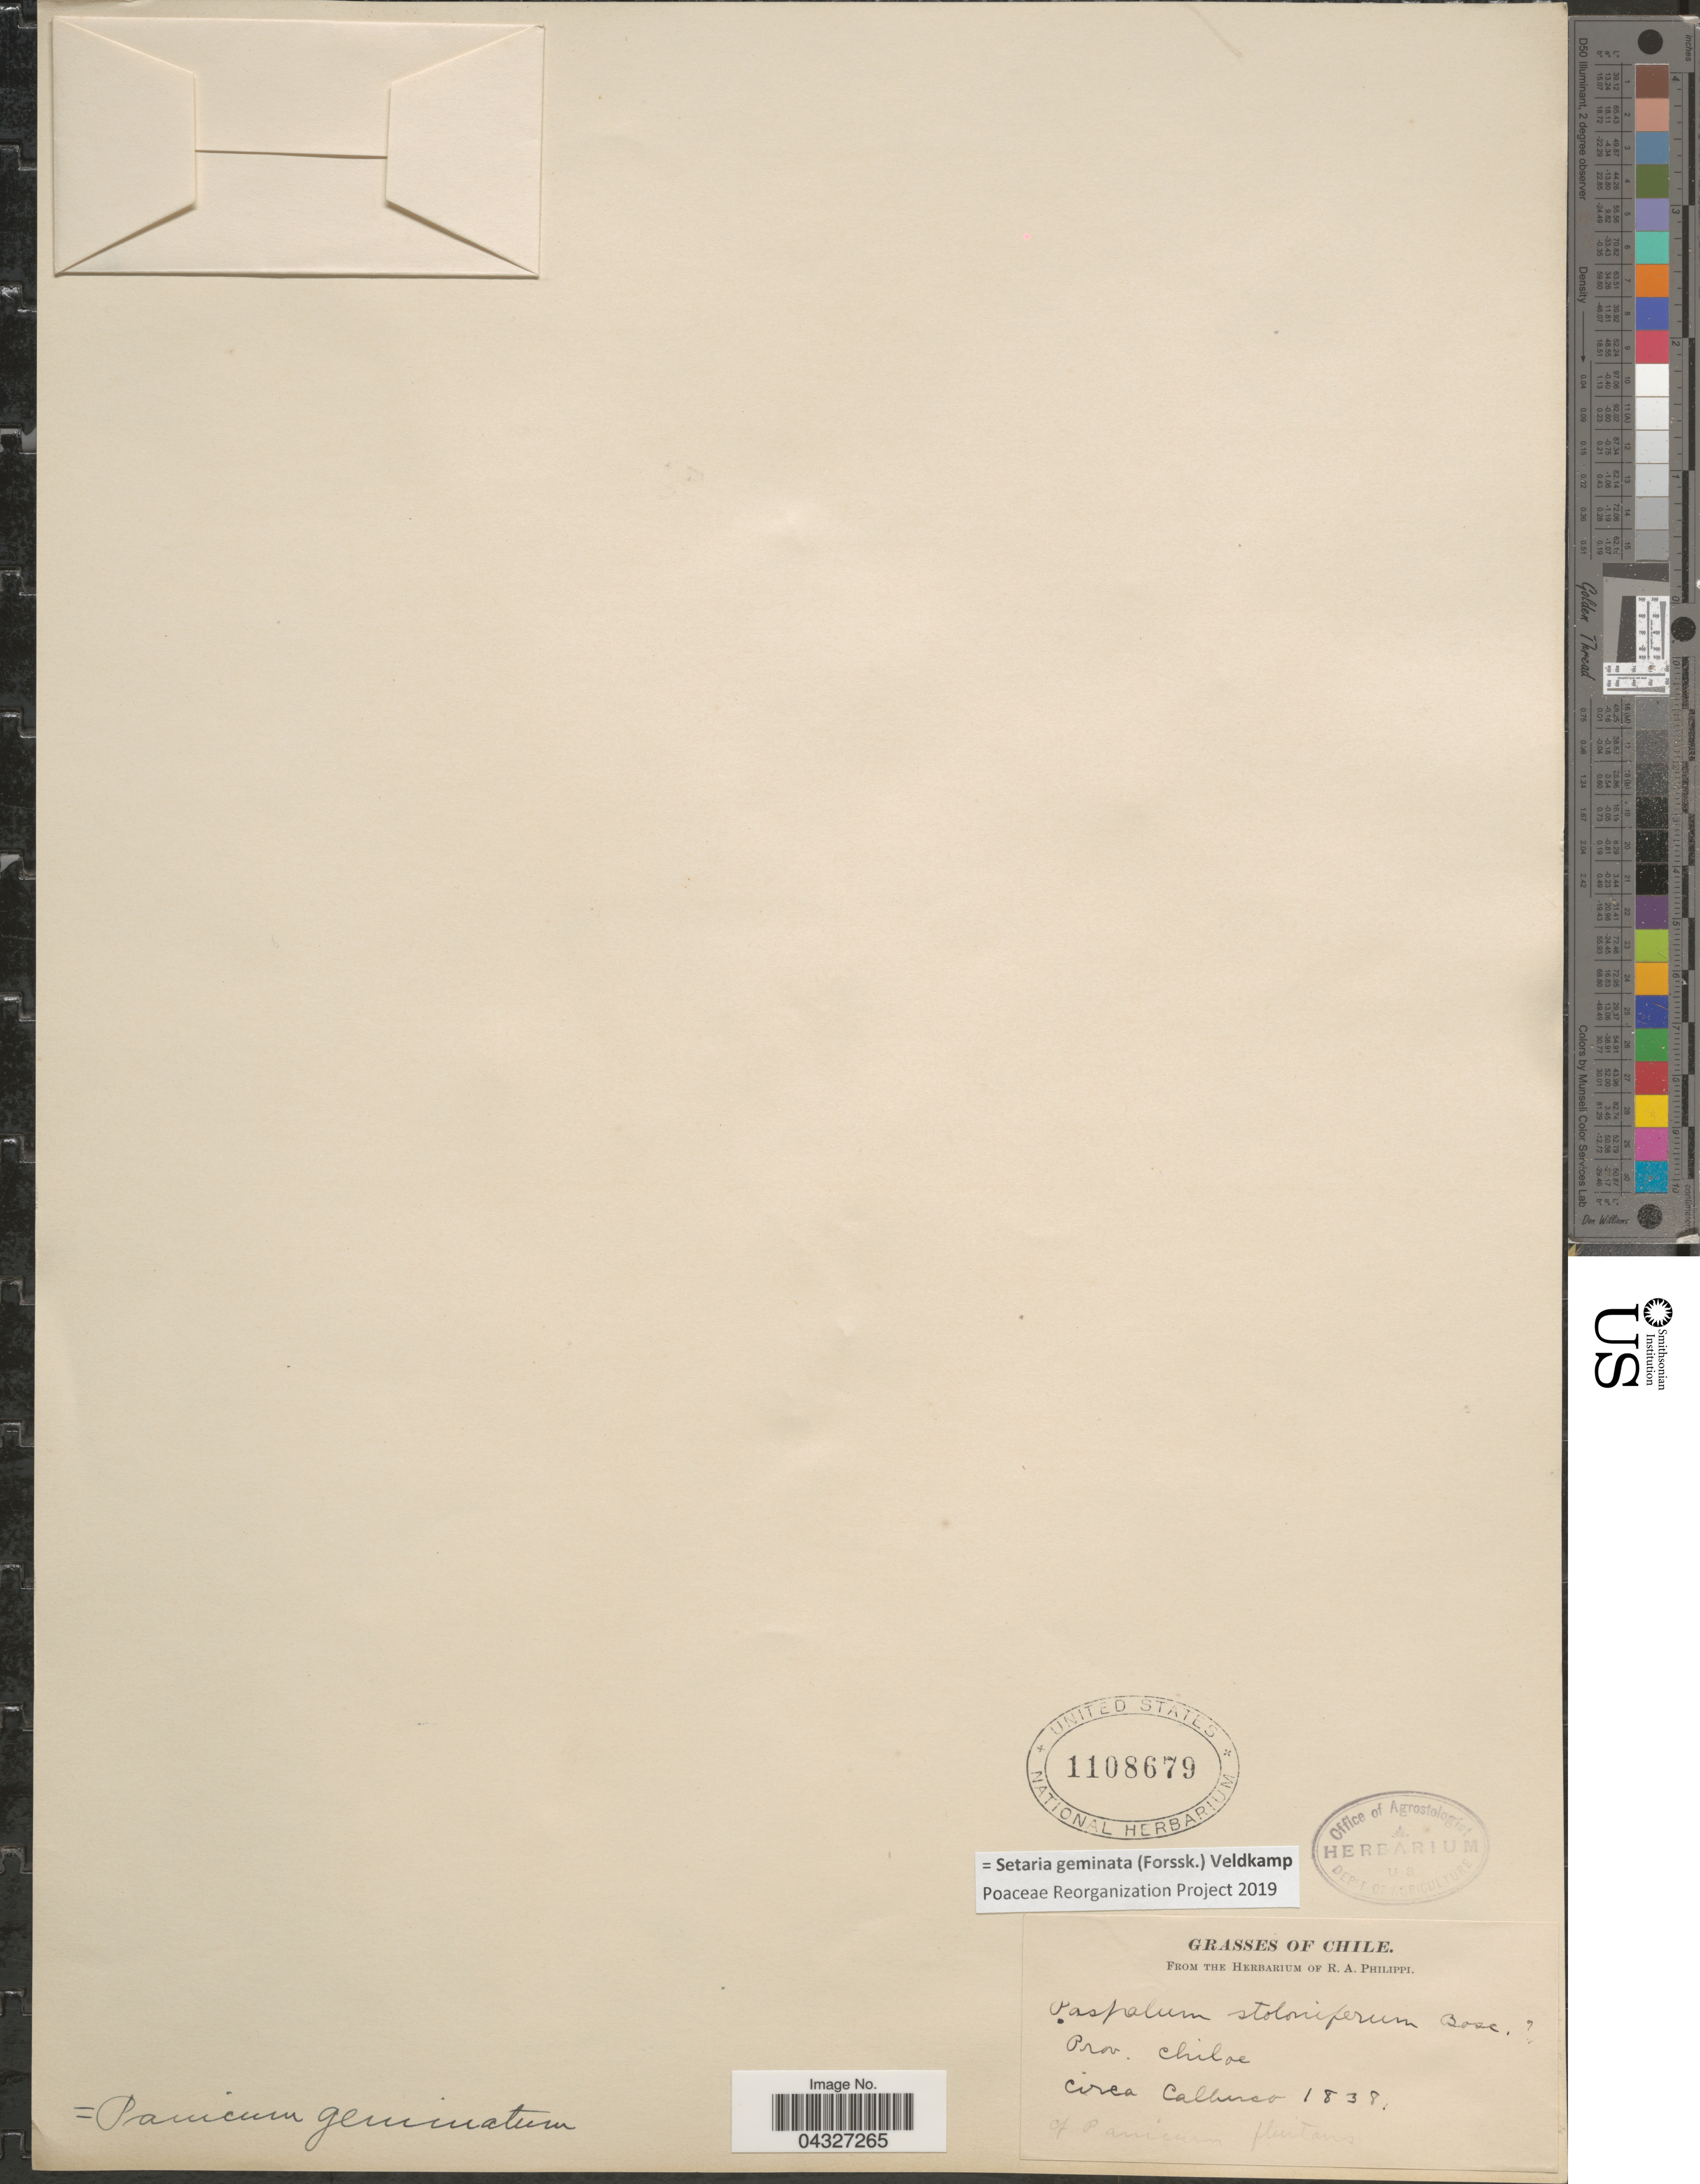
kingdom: Plantae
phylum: Tracheophyta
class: Liliopsida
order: Poales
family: Poaceae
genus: Setaria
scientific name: Setaria geminata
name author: (Forssk.) Veldkamp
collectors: ex. herb. R.A. Philippi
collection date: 1838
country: Chile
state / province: Arica y Parinacota (XV)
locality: Prov.Chiloe. Circa Callinco.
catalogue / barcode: US 1108679